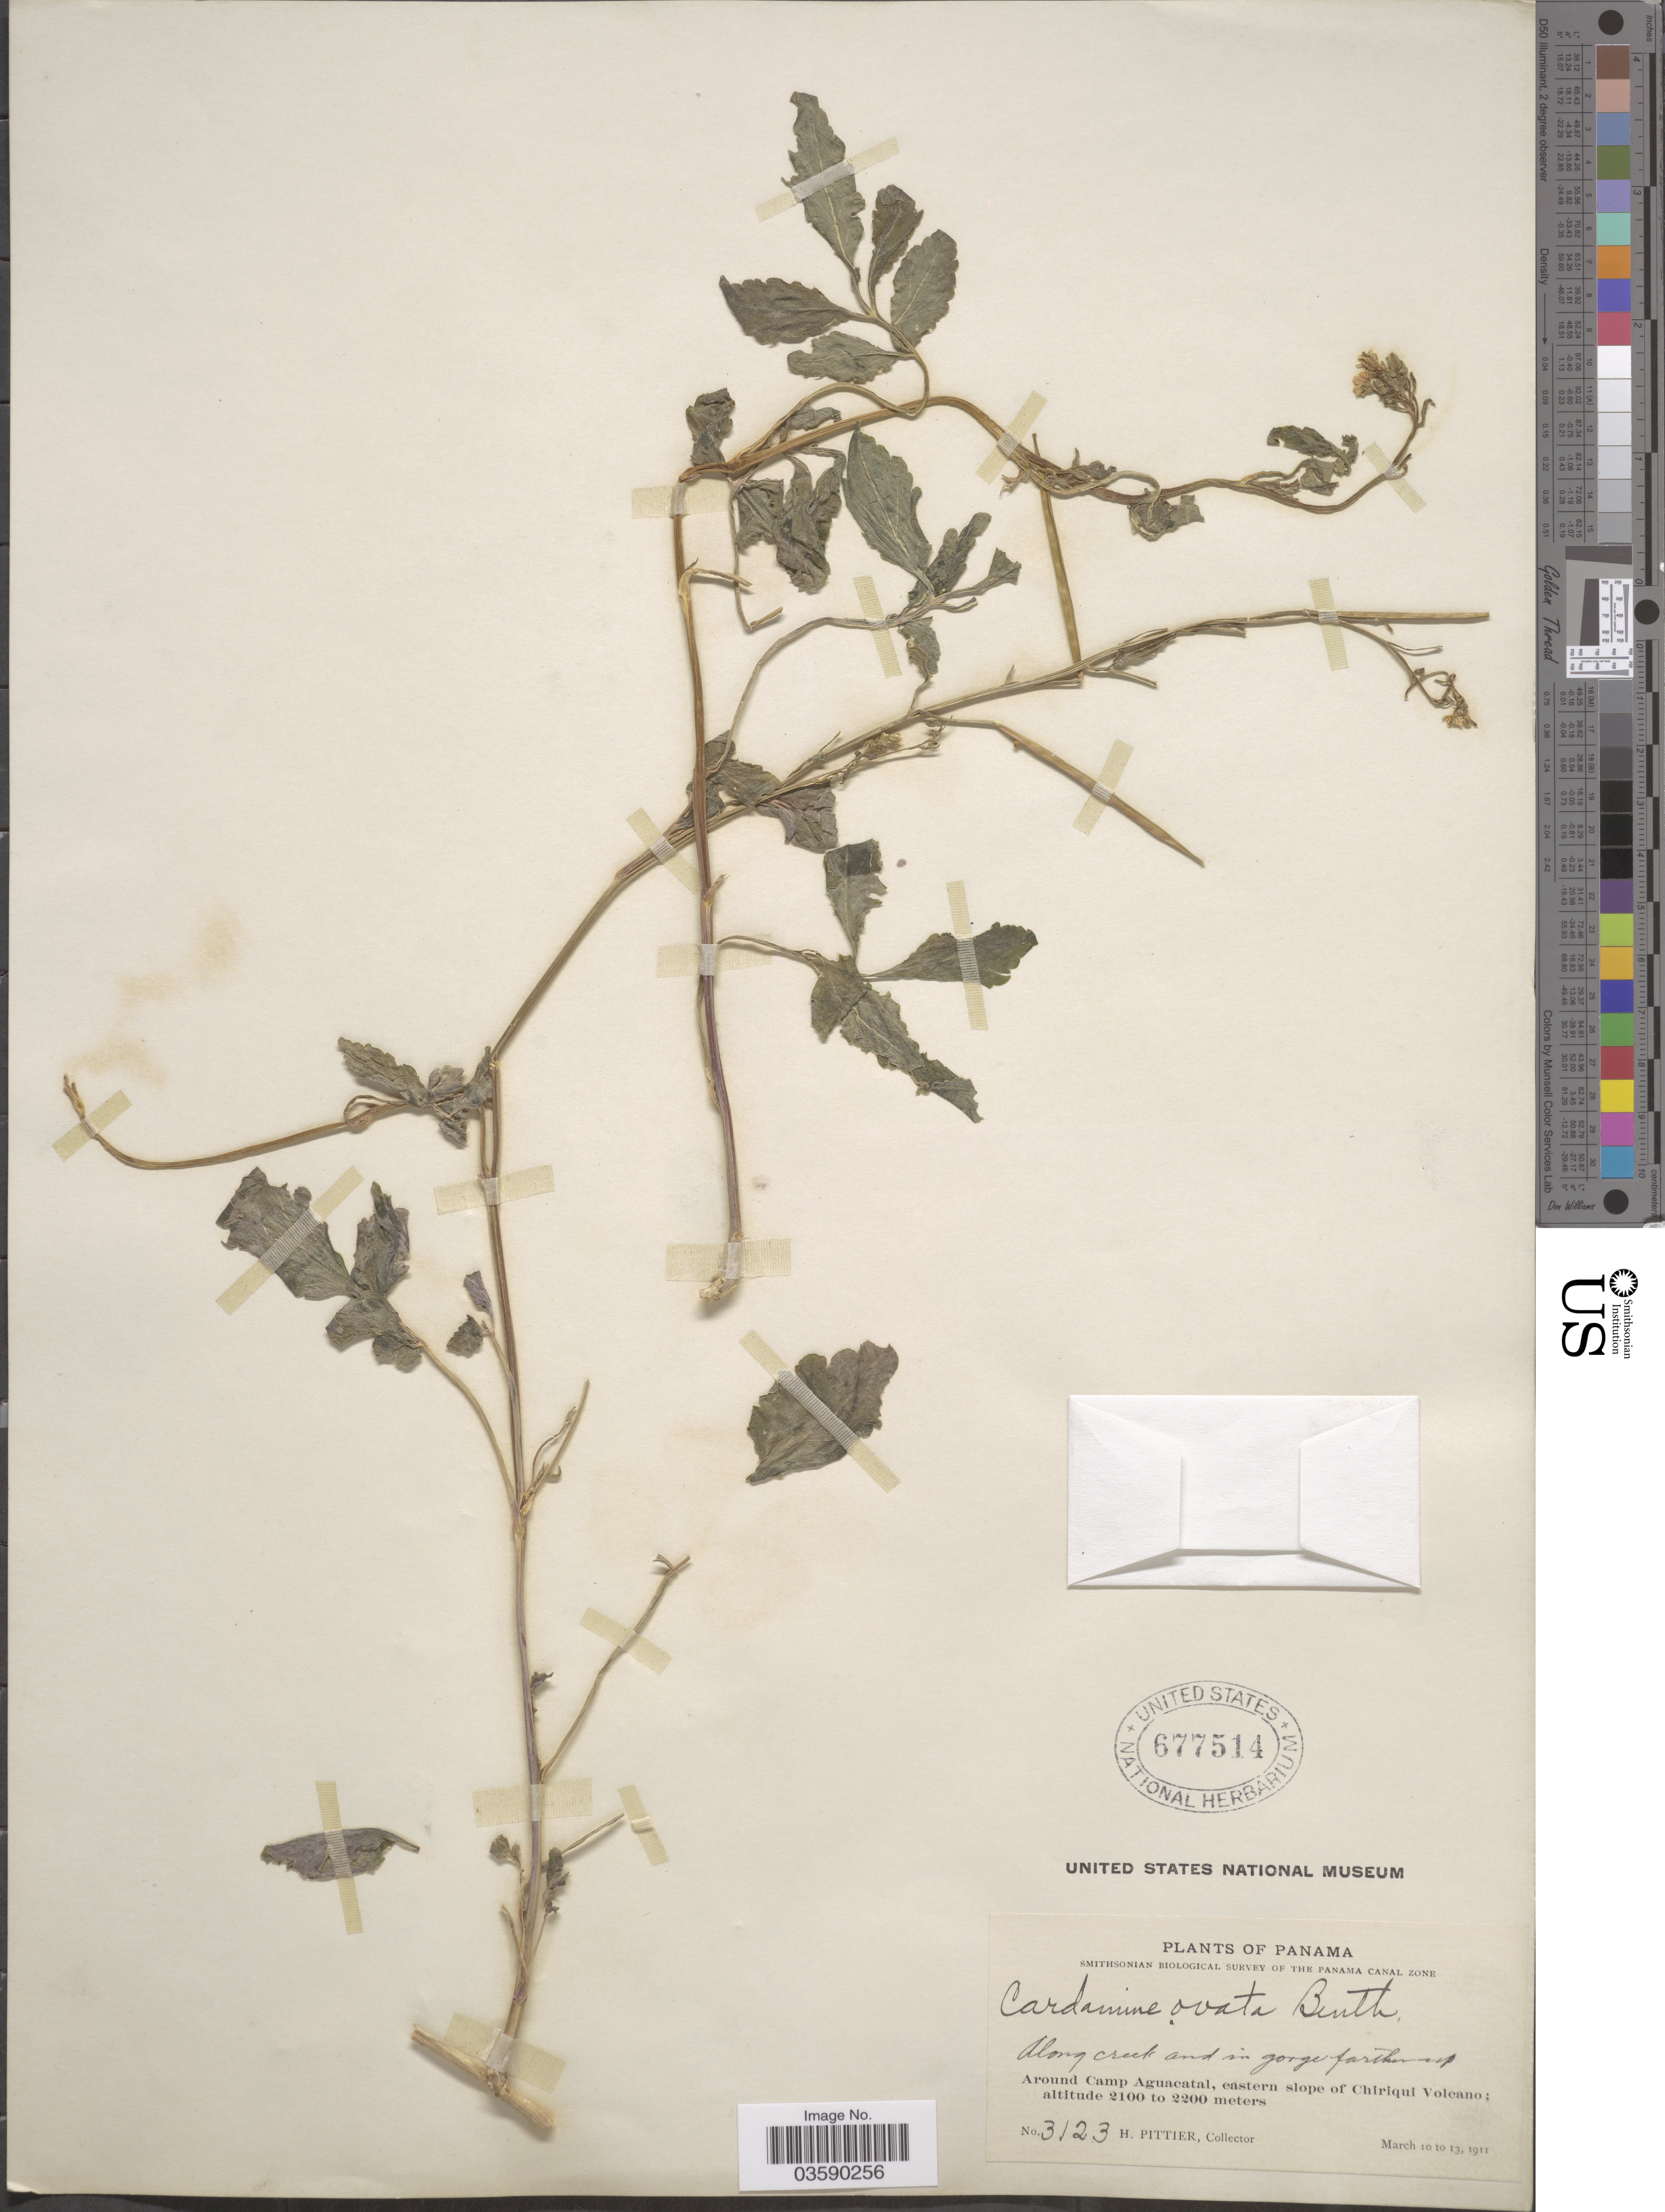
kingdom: Plantae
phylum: Tracheophyta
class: Magnoliopsida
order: Brassicales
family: Brassicaceae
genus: Cardamine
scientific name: Cardamine ovata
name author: Benth.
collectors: H. F. Pittier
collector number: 3123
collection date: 1911-03-10/1911-03-13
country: Panama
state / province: Panamá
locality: Around Camp Aguacatal, eastern slope of Chiriqui Volcano.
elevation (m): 2100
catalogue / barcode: US 677514